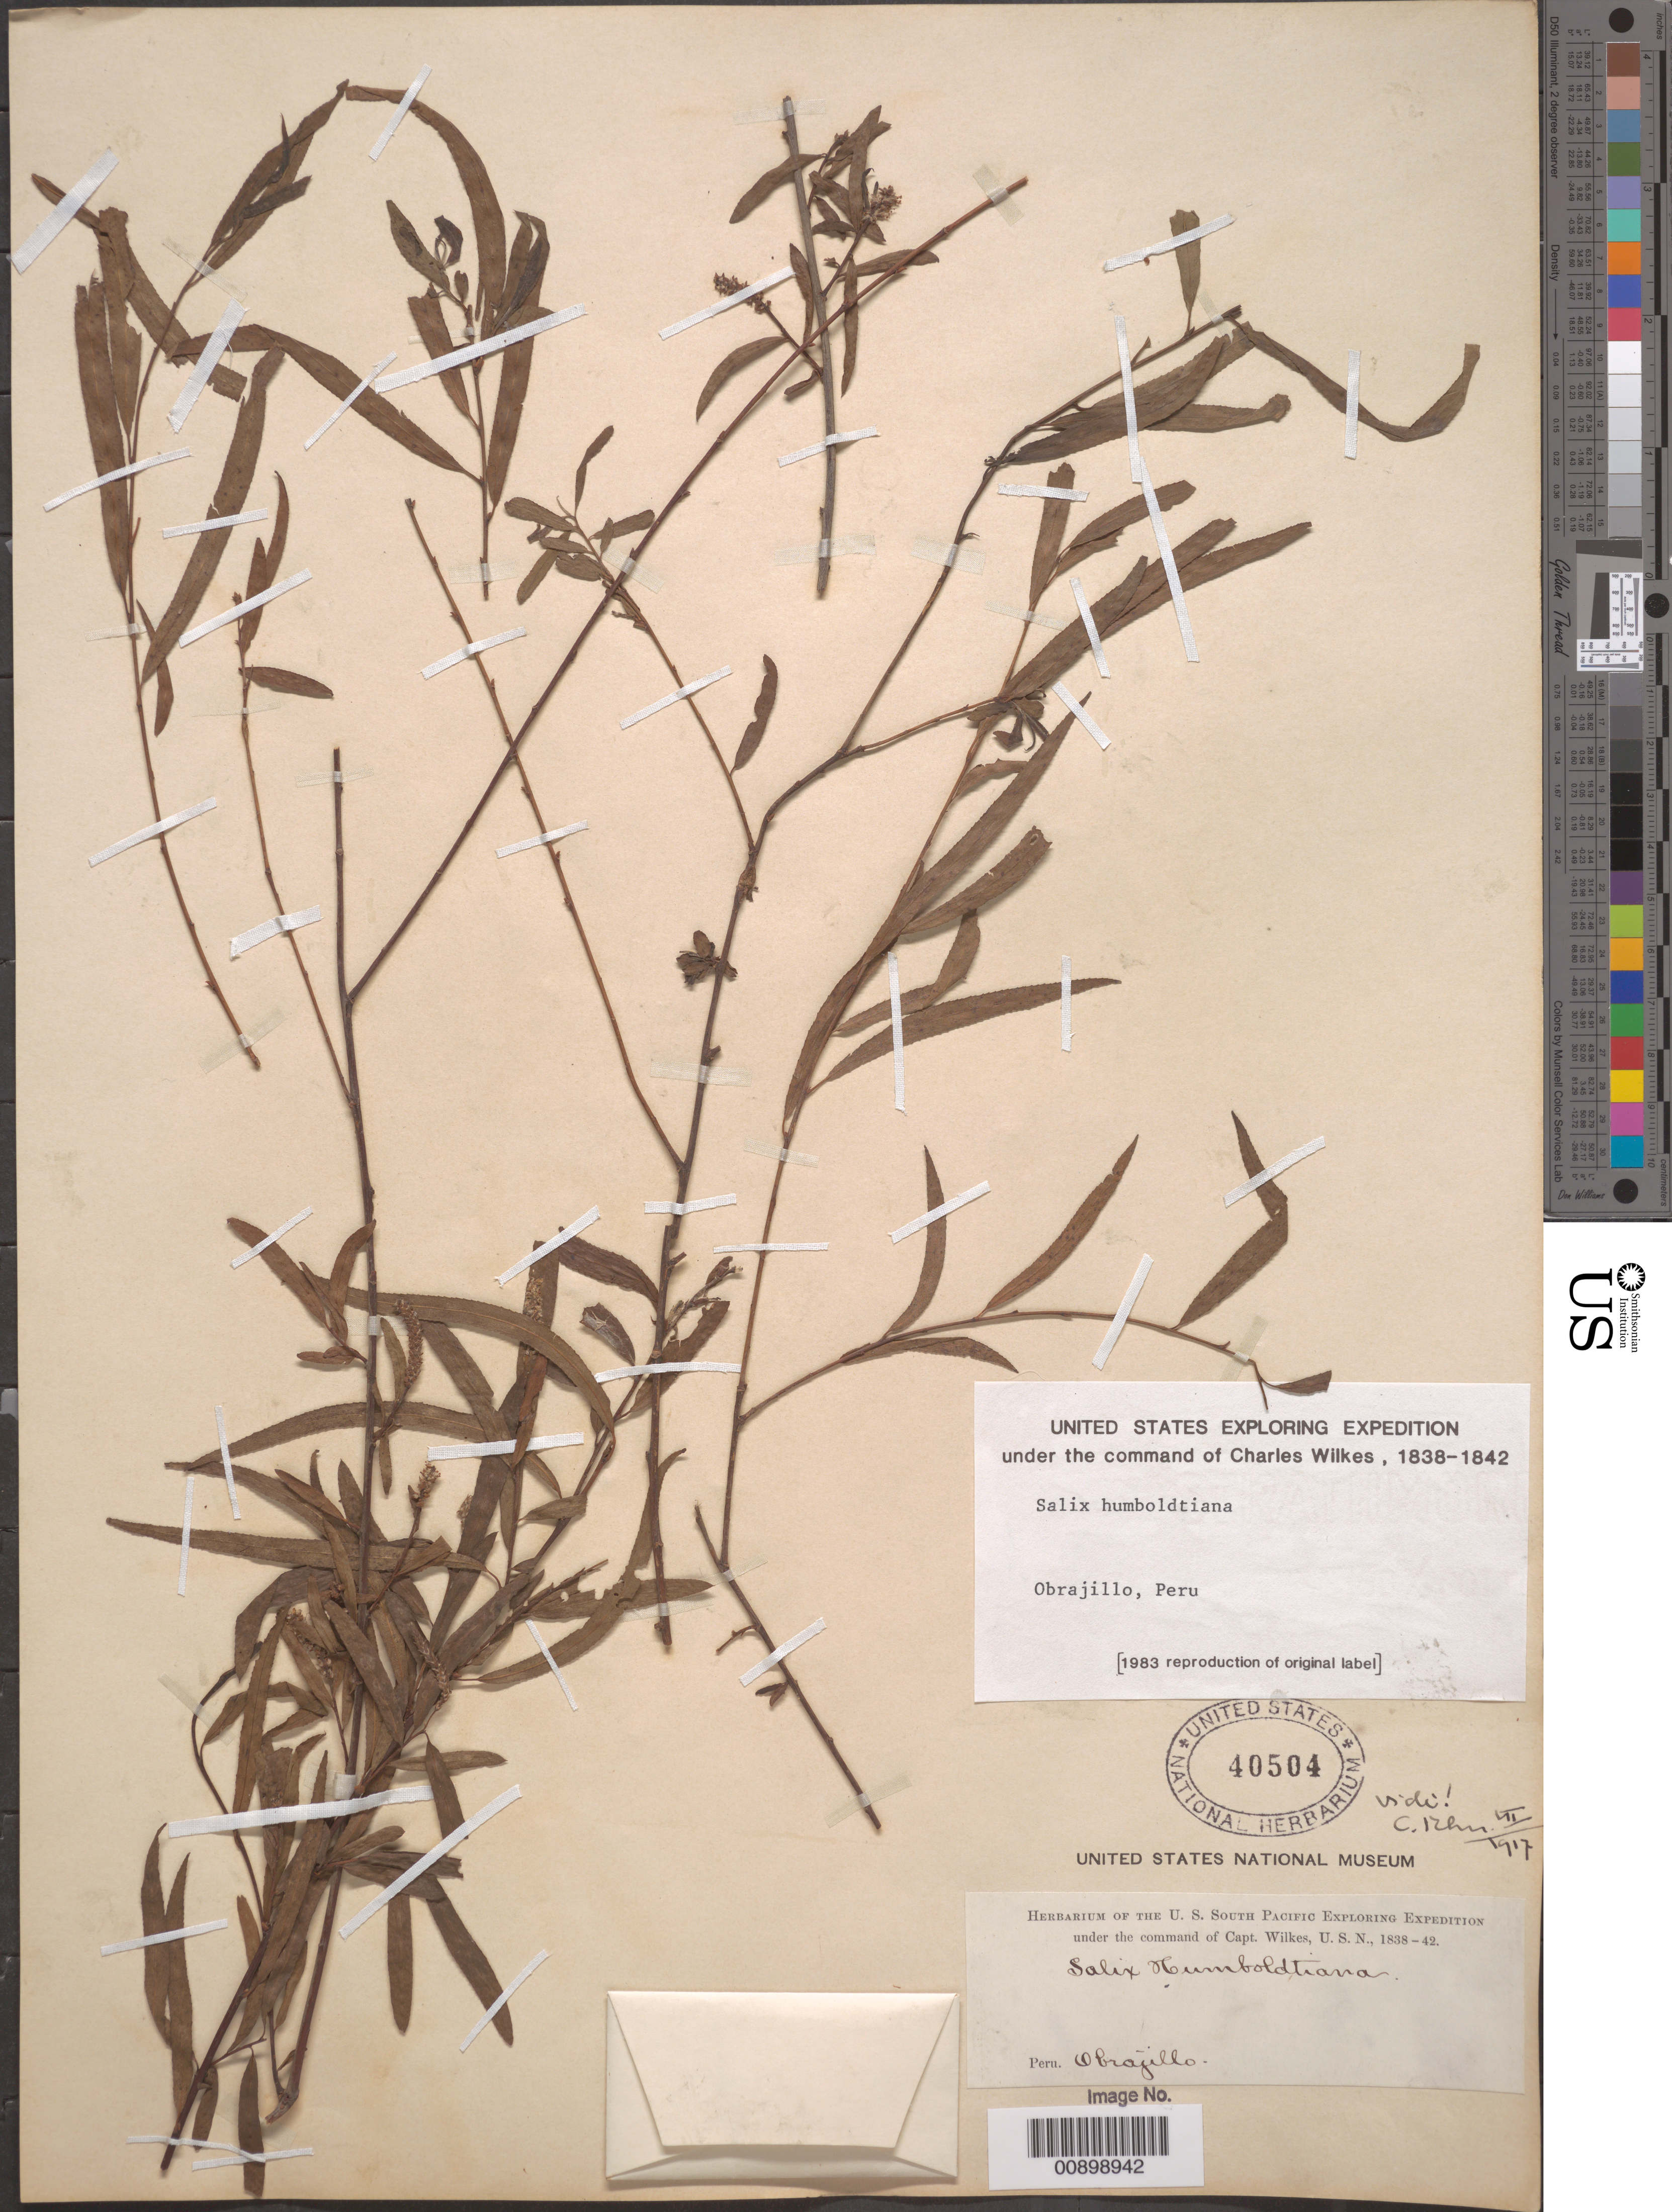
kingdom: Plantae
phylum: Tracheophyta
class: Magnoliopsida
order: Malpighiales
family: Salicaceae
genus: Salix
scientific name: Salix humboldtiana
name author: Willd.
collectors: Wilkes Explor. Exped.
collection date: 1838/1842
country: Peru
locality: Obrajillo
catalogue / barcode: US 40504